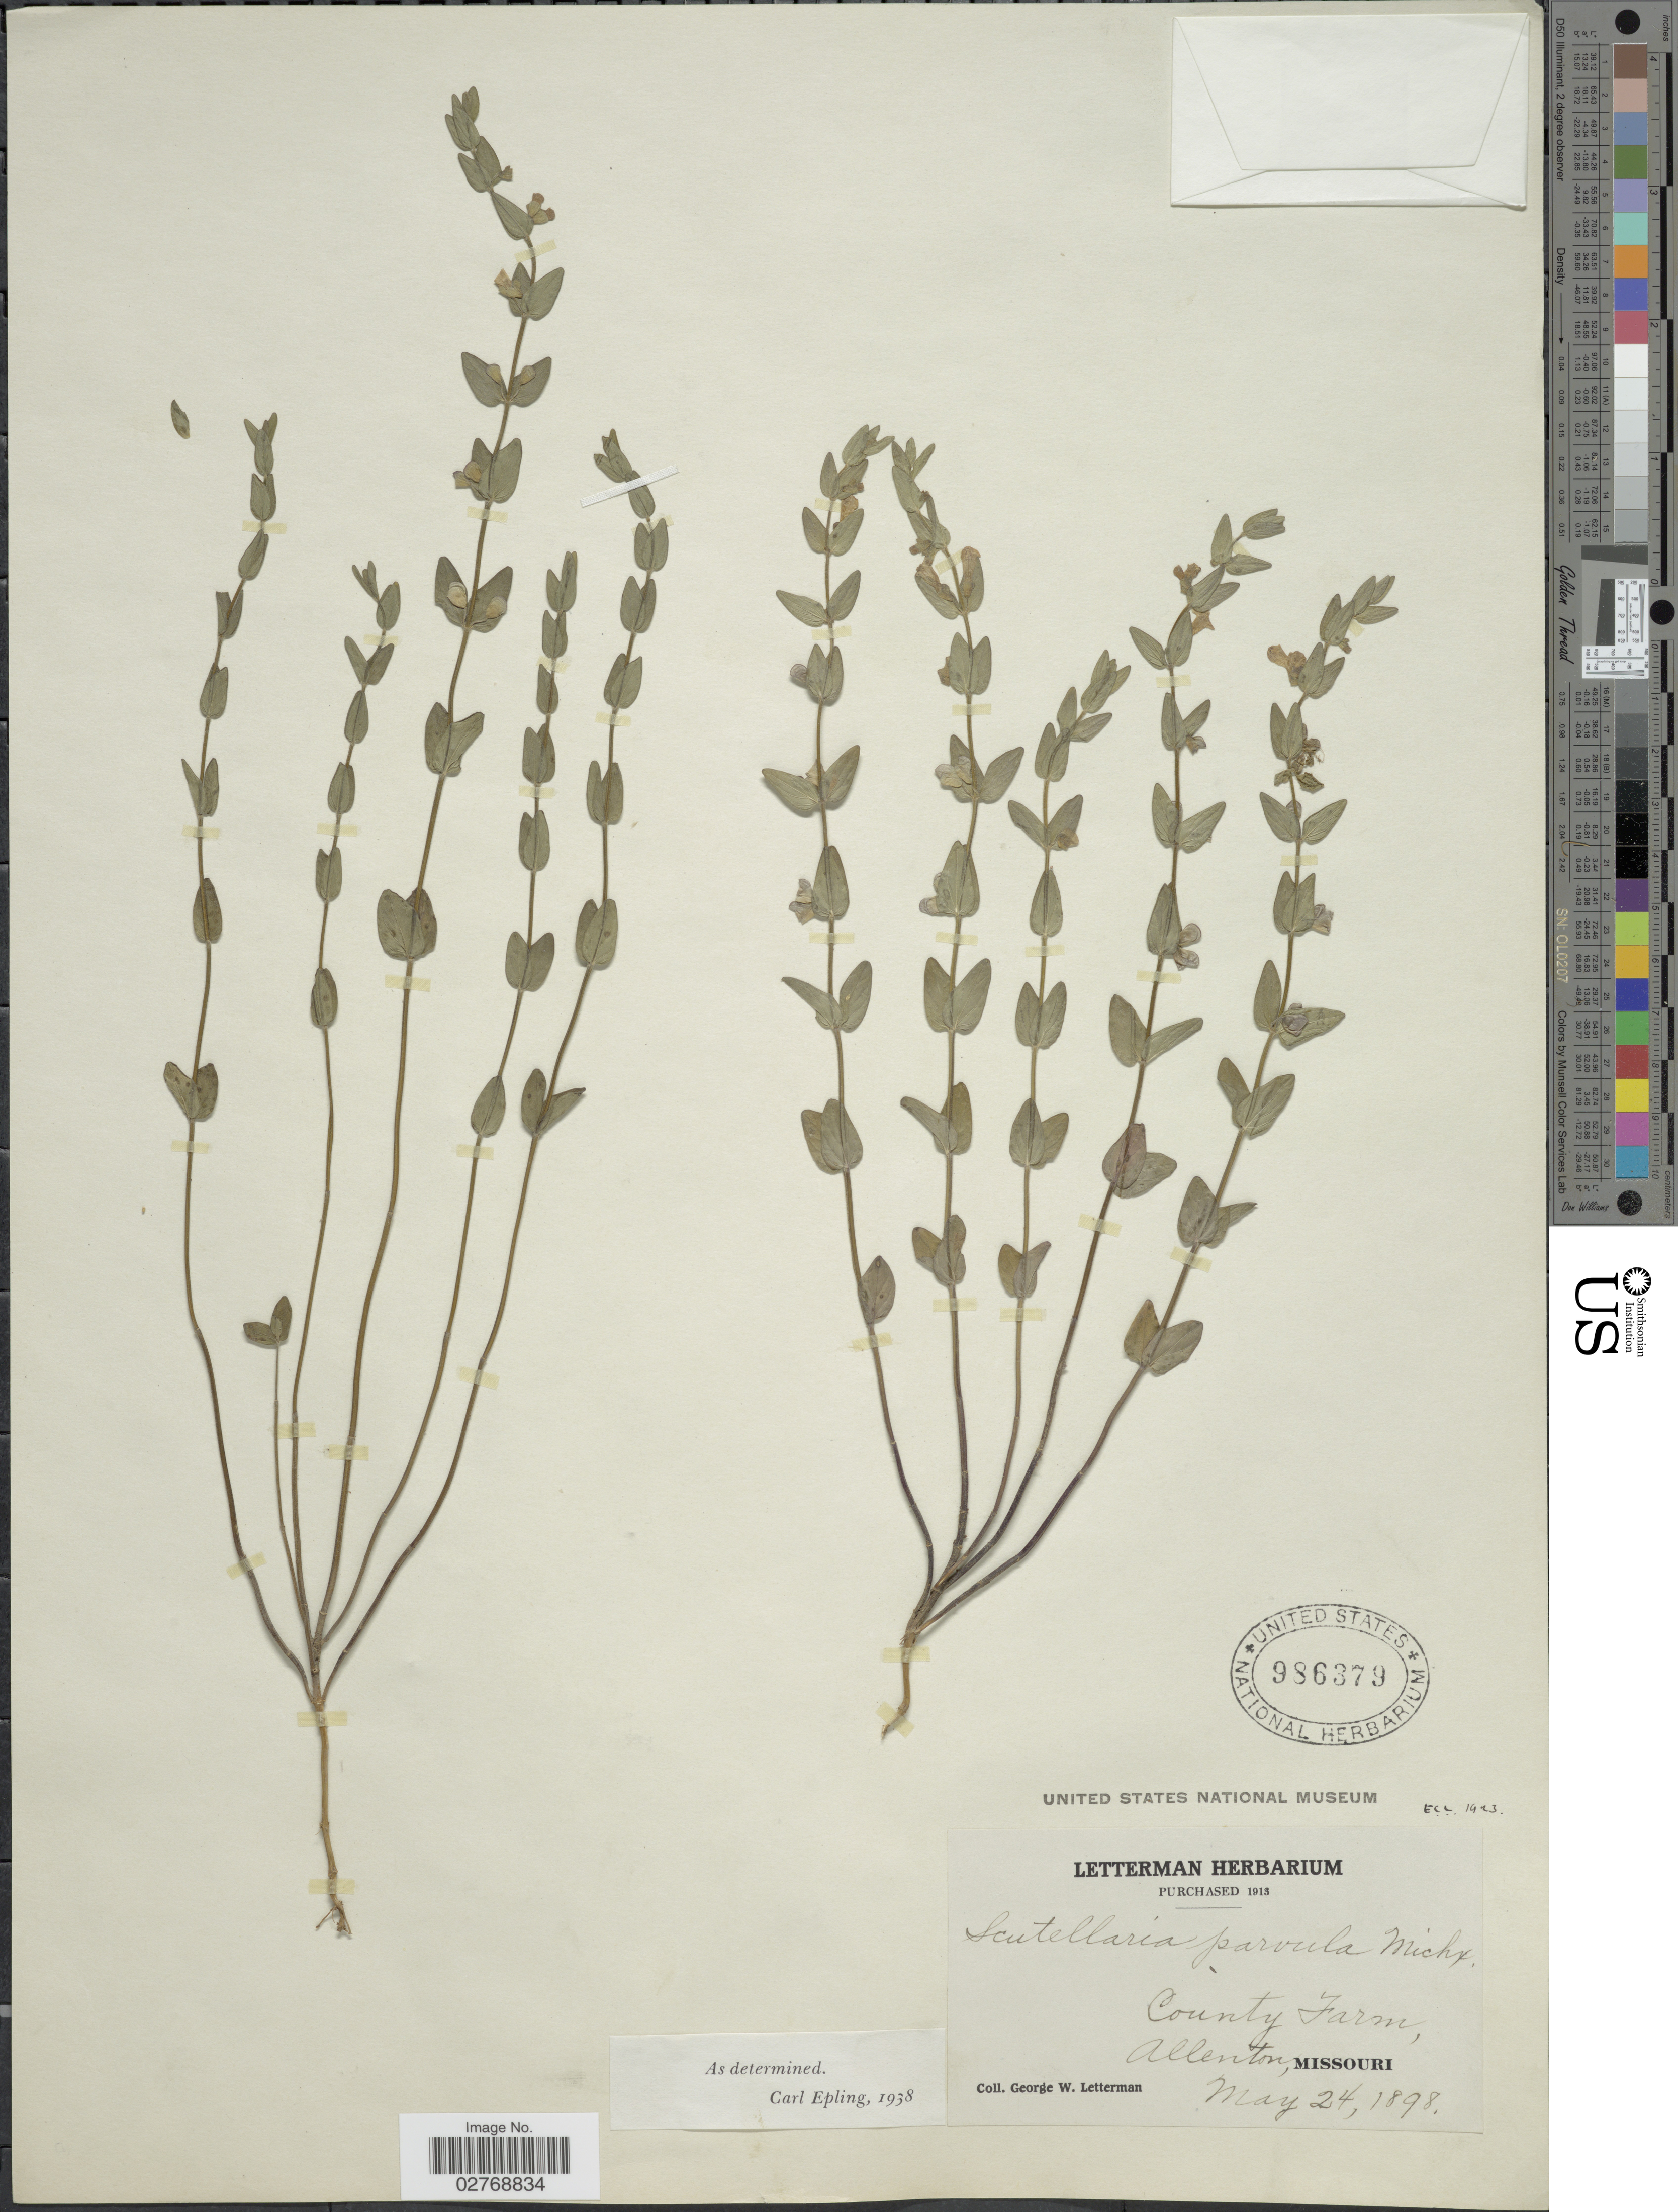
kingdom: Plantae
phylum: Tracheophyta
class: Magnoliopsida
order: Lamiales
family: Lamiaceae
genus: Scutellaria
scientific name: Scutellaria parvula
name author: Michx.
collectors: G. W. Letterman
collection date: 1898-05-24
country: United States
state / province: Missouri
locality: County Farm, Allenton.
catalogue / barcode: US 986379